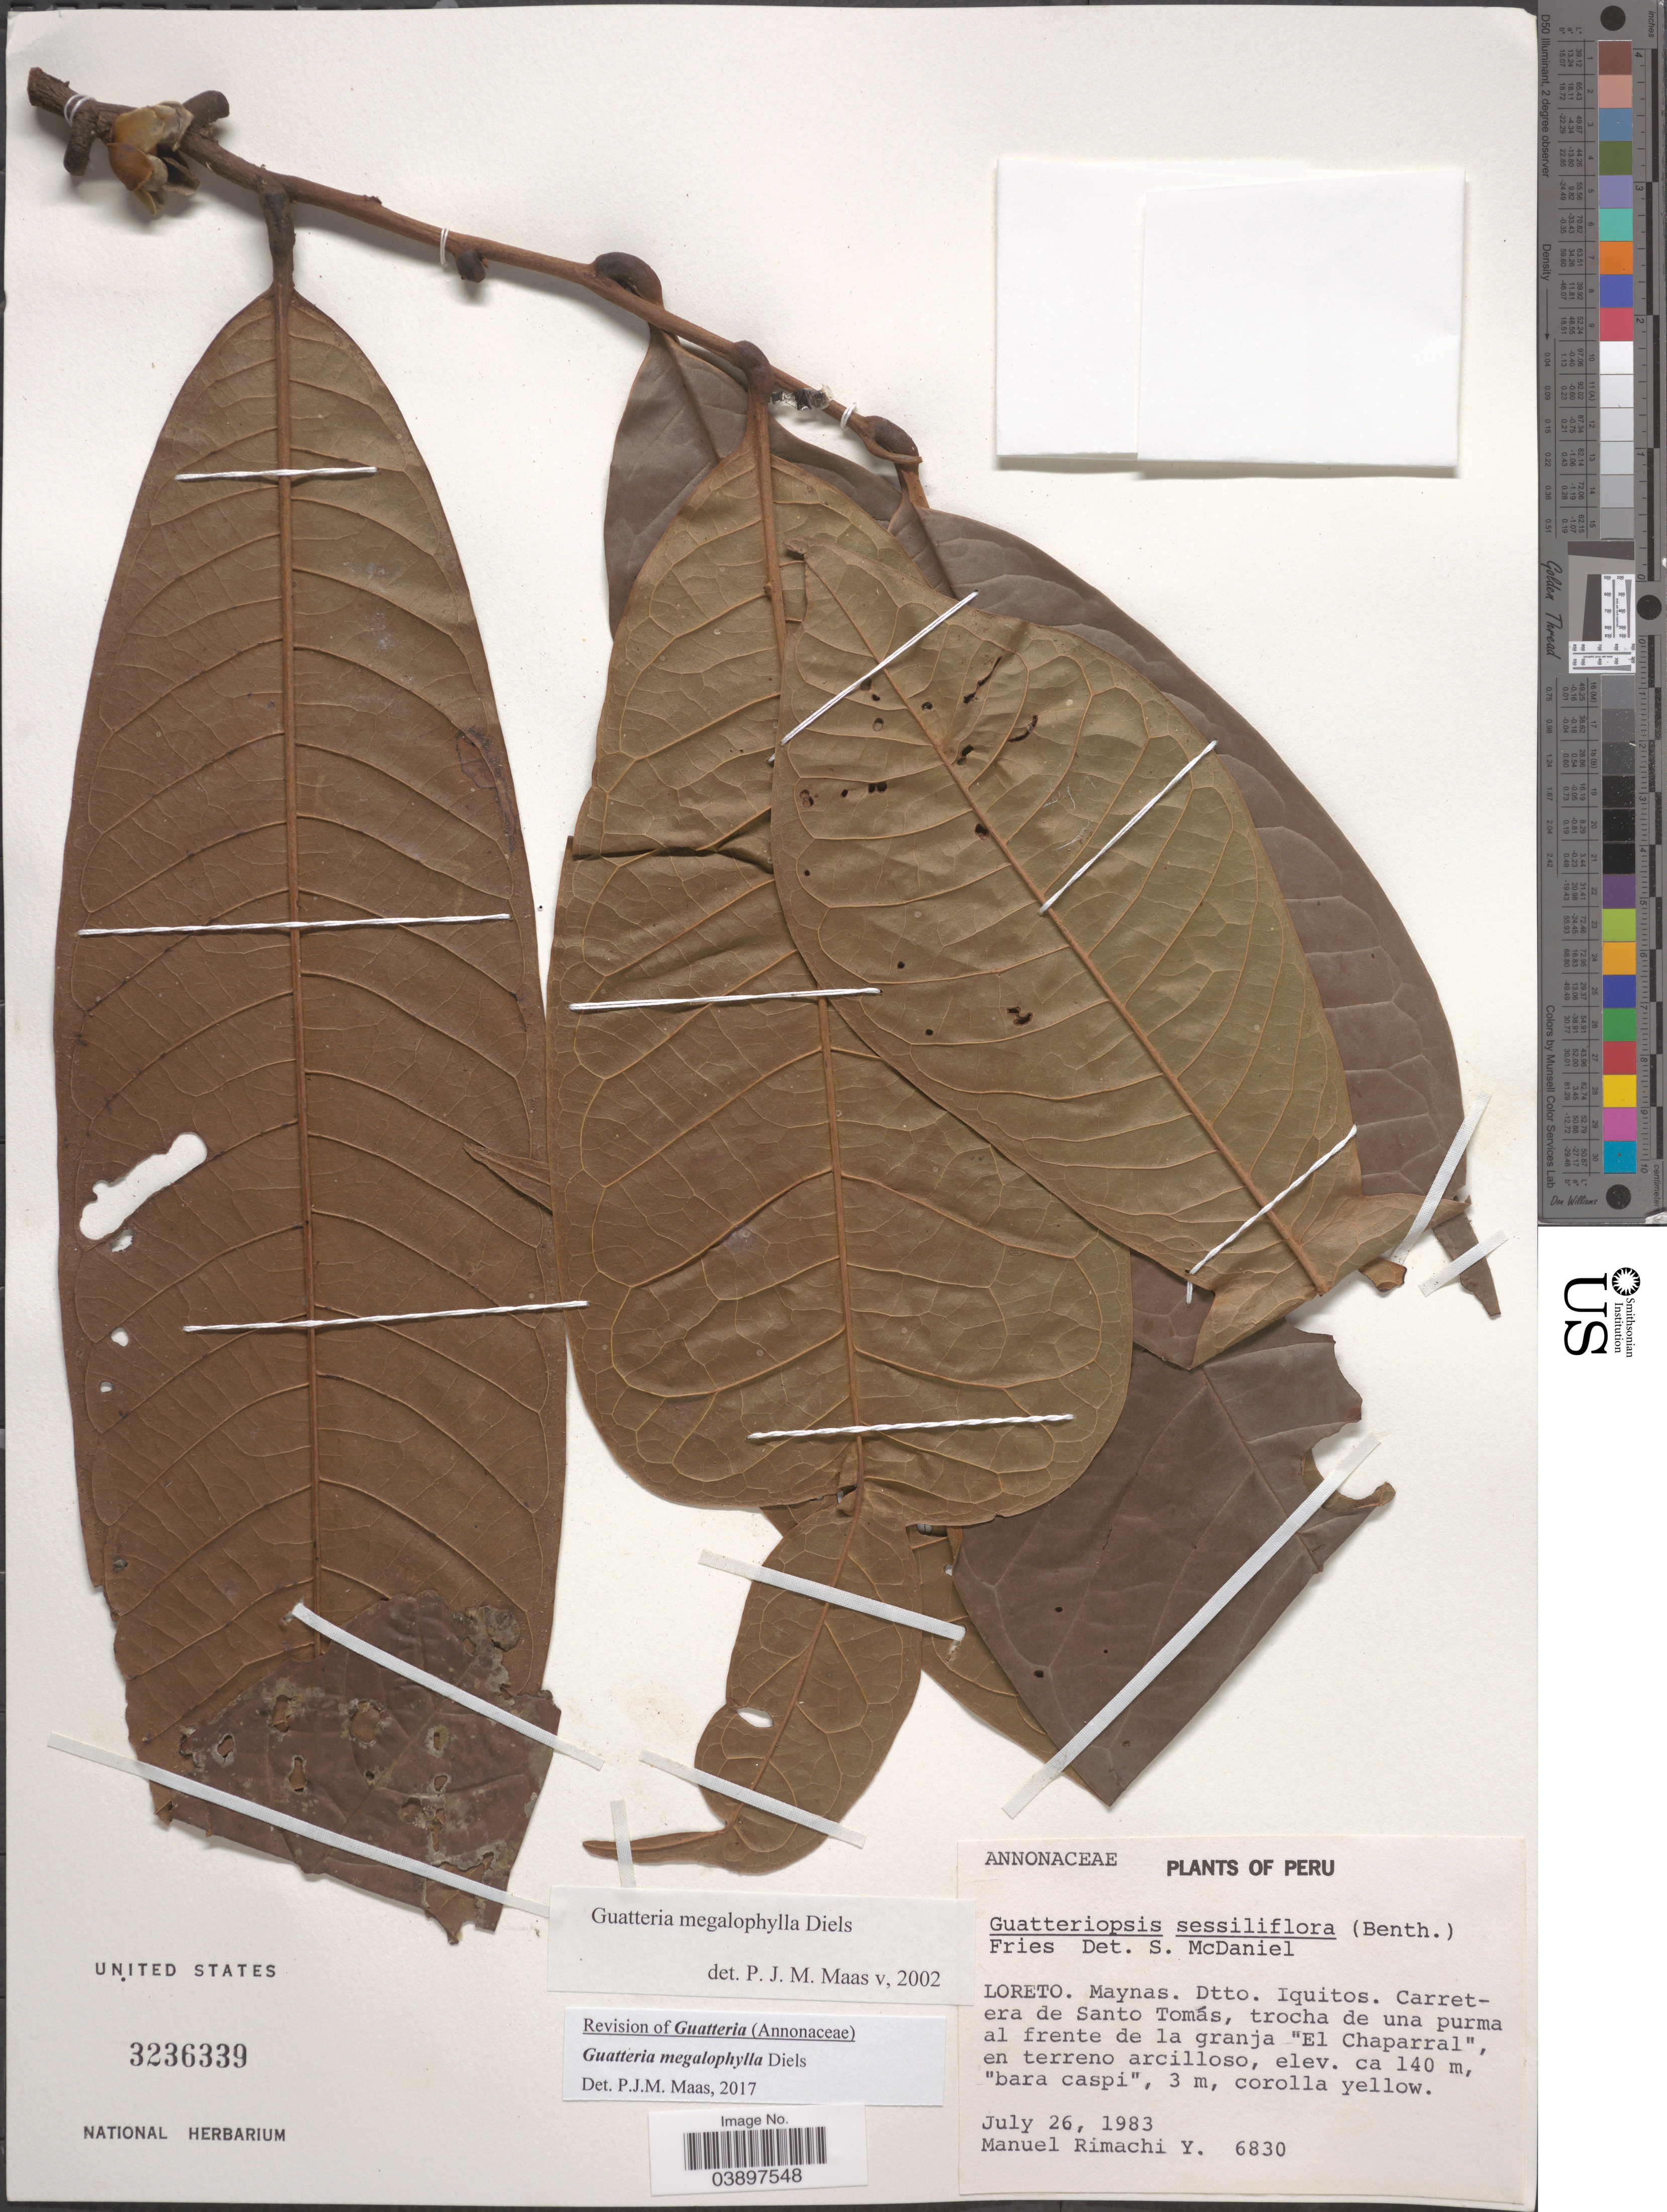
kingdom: Plantae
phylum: Tracheophyta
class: Magnoliopsida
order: Magnoliales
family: Annonaceae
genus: Guatteria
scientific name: Guatteria megalophylla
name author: Diels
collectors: M. Rimachi Y.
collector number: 6830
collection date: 1983-07-26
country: Peru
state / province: Loreto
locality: Maynas. Dtto. Iquitos. Carretera de Santo Tomás, trocha de una purma al frente de la granja 'El Chaparral'.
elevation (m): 140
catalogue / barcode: US 3236339